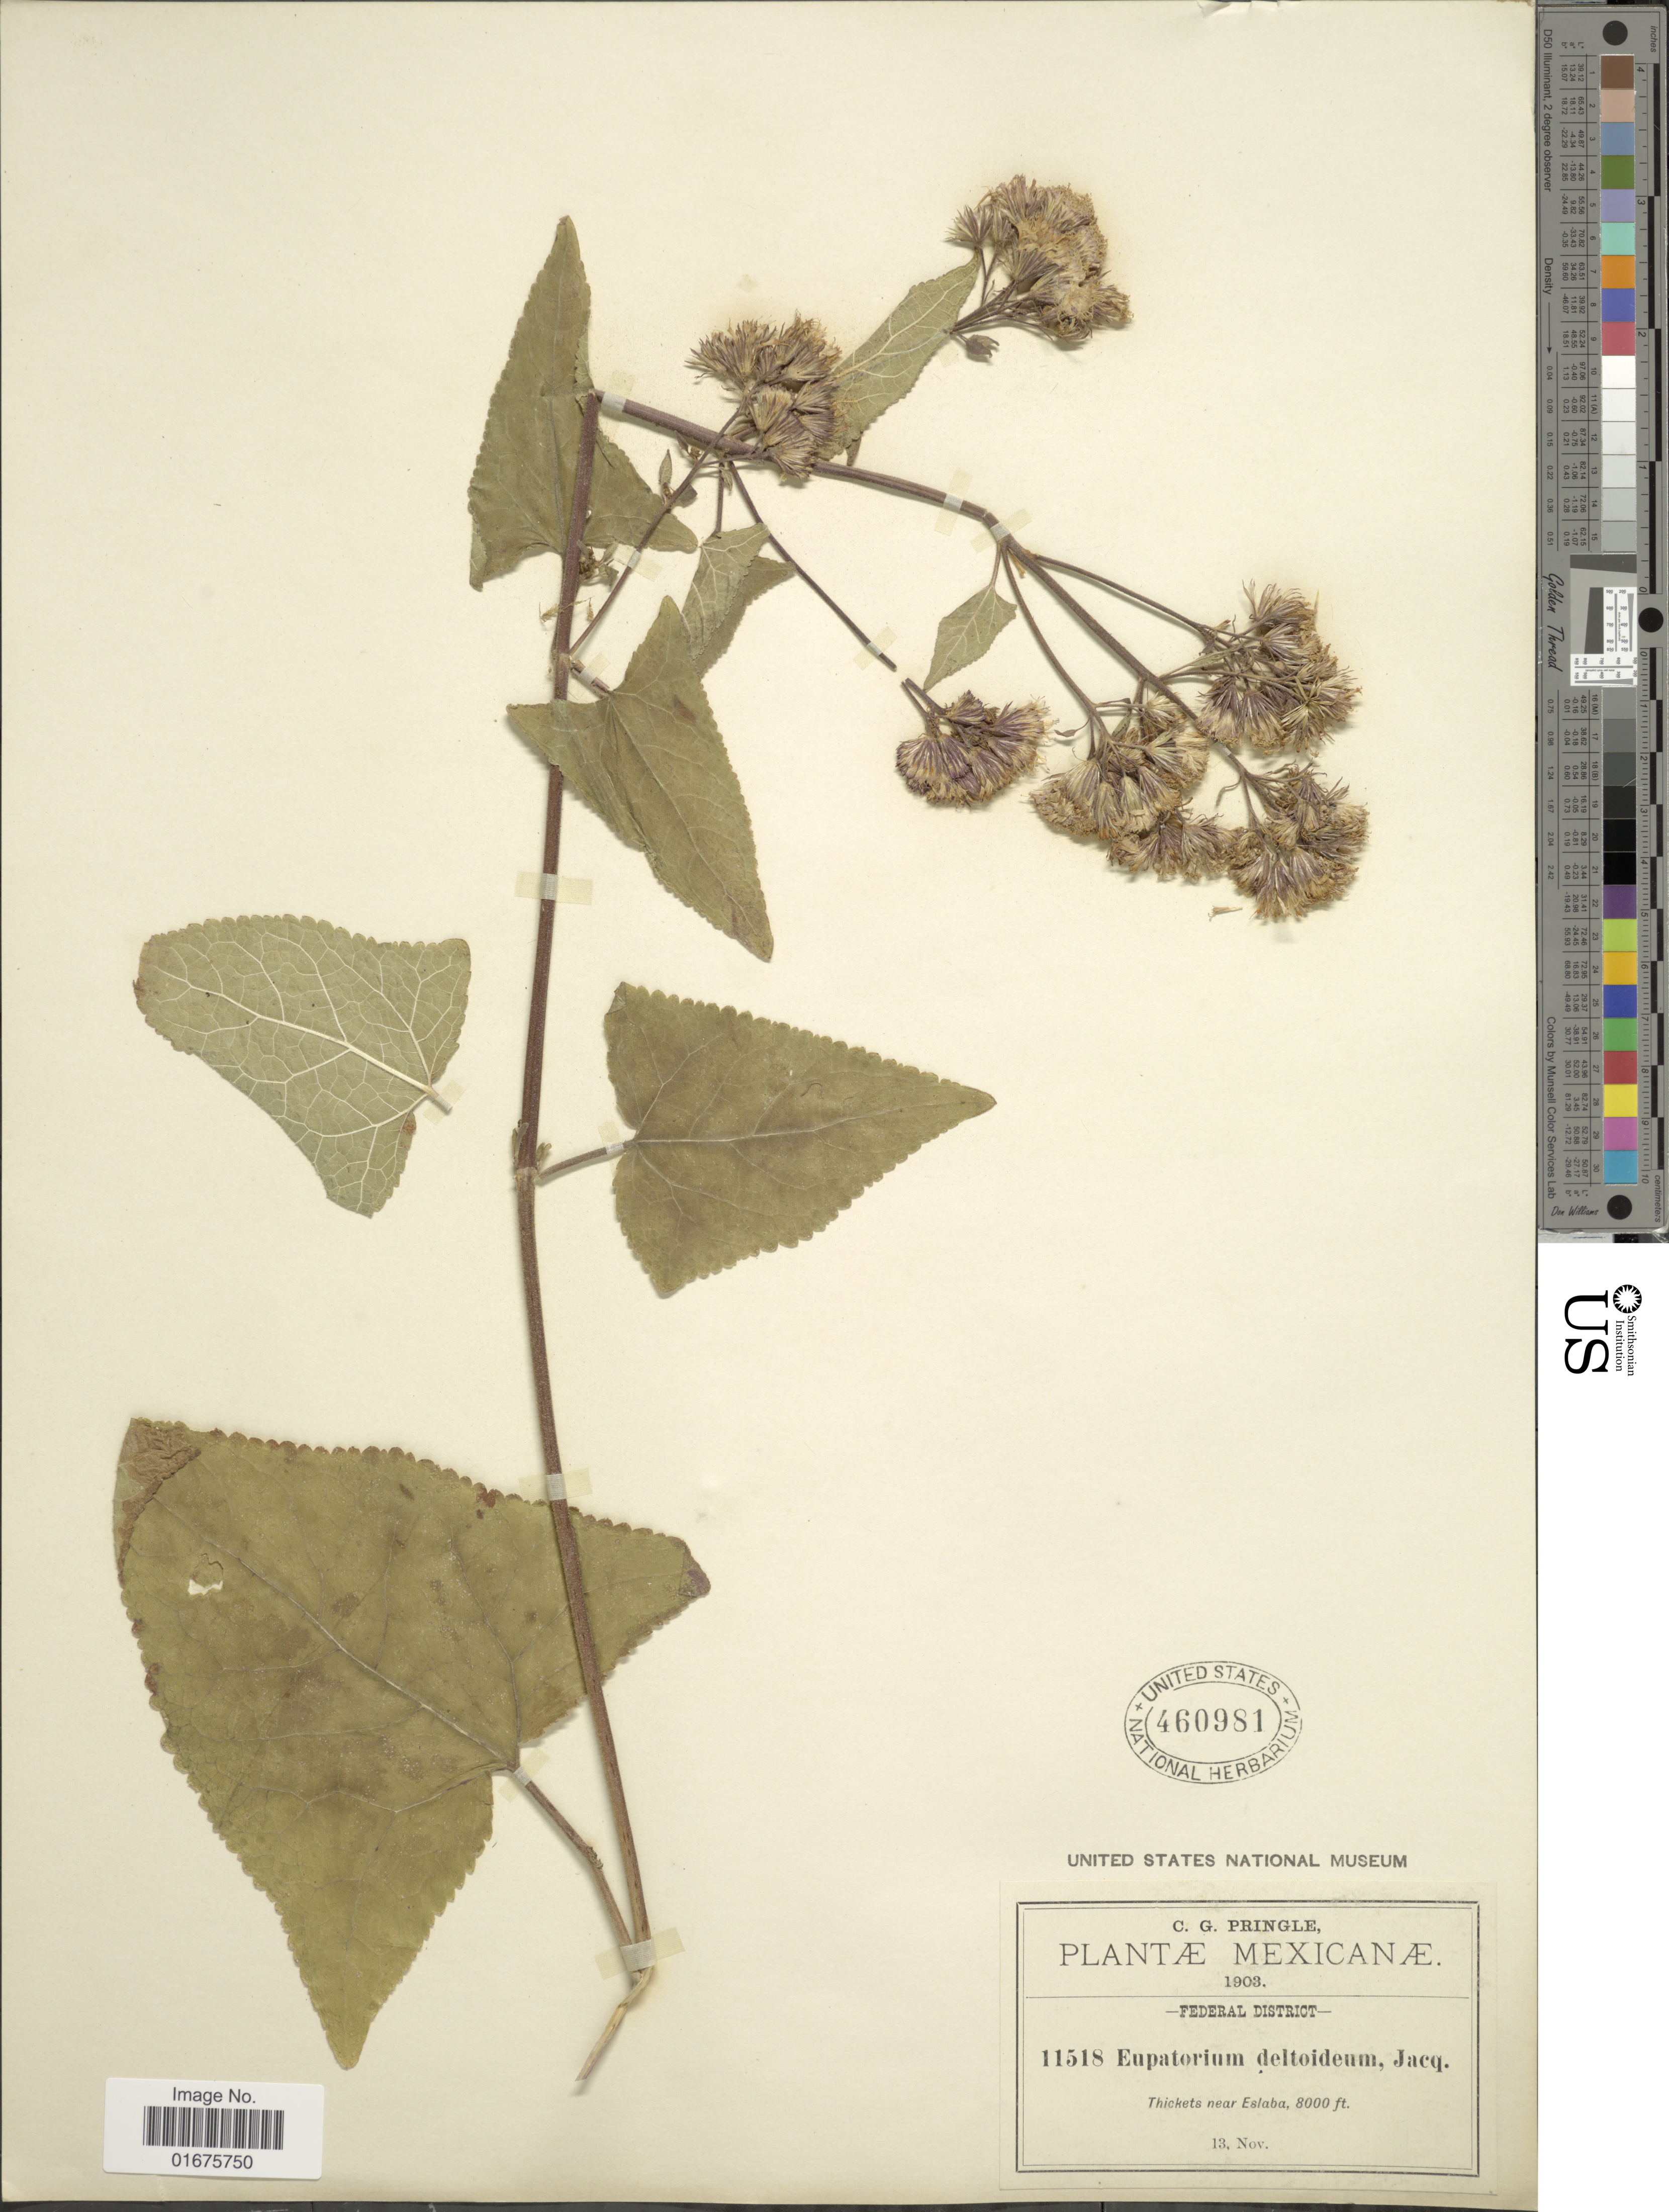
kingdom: Plantae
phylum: Tracheophyta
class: Magnoliopsida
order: Asterales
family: Asteraceae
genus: Ageratina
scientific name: Ageratina deltoidea (Jacq.) H. Rob. & R.M. King, ined.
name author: (Jacq.) H. Rob. & R.M. King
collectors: C. G. Pringle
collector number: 11518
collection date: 1903-11-13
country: Mexico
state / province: Distrito Federal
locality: Thickets near Eslaba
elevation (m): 2438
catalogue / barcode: US 460981